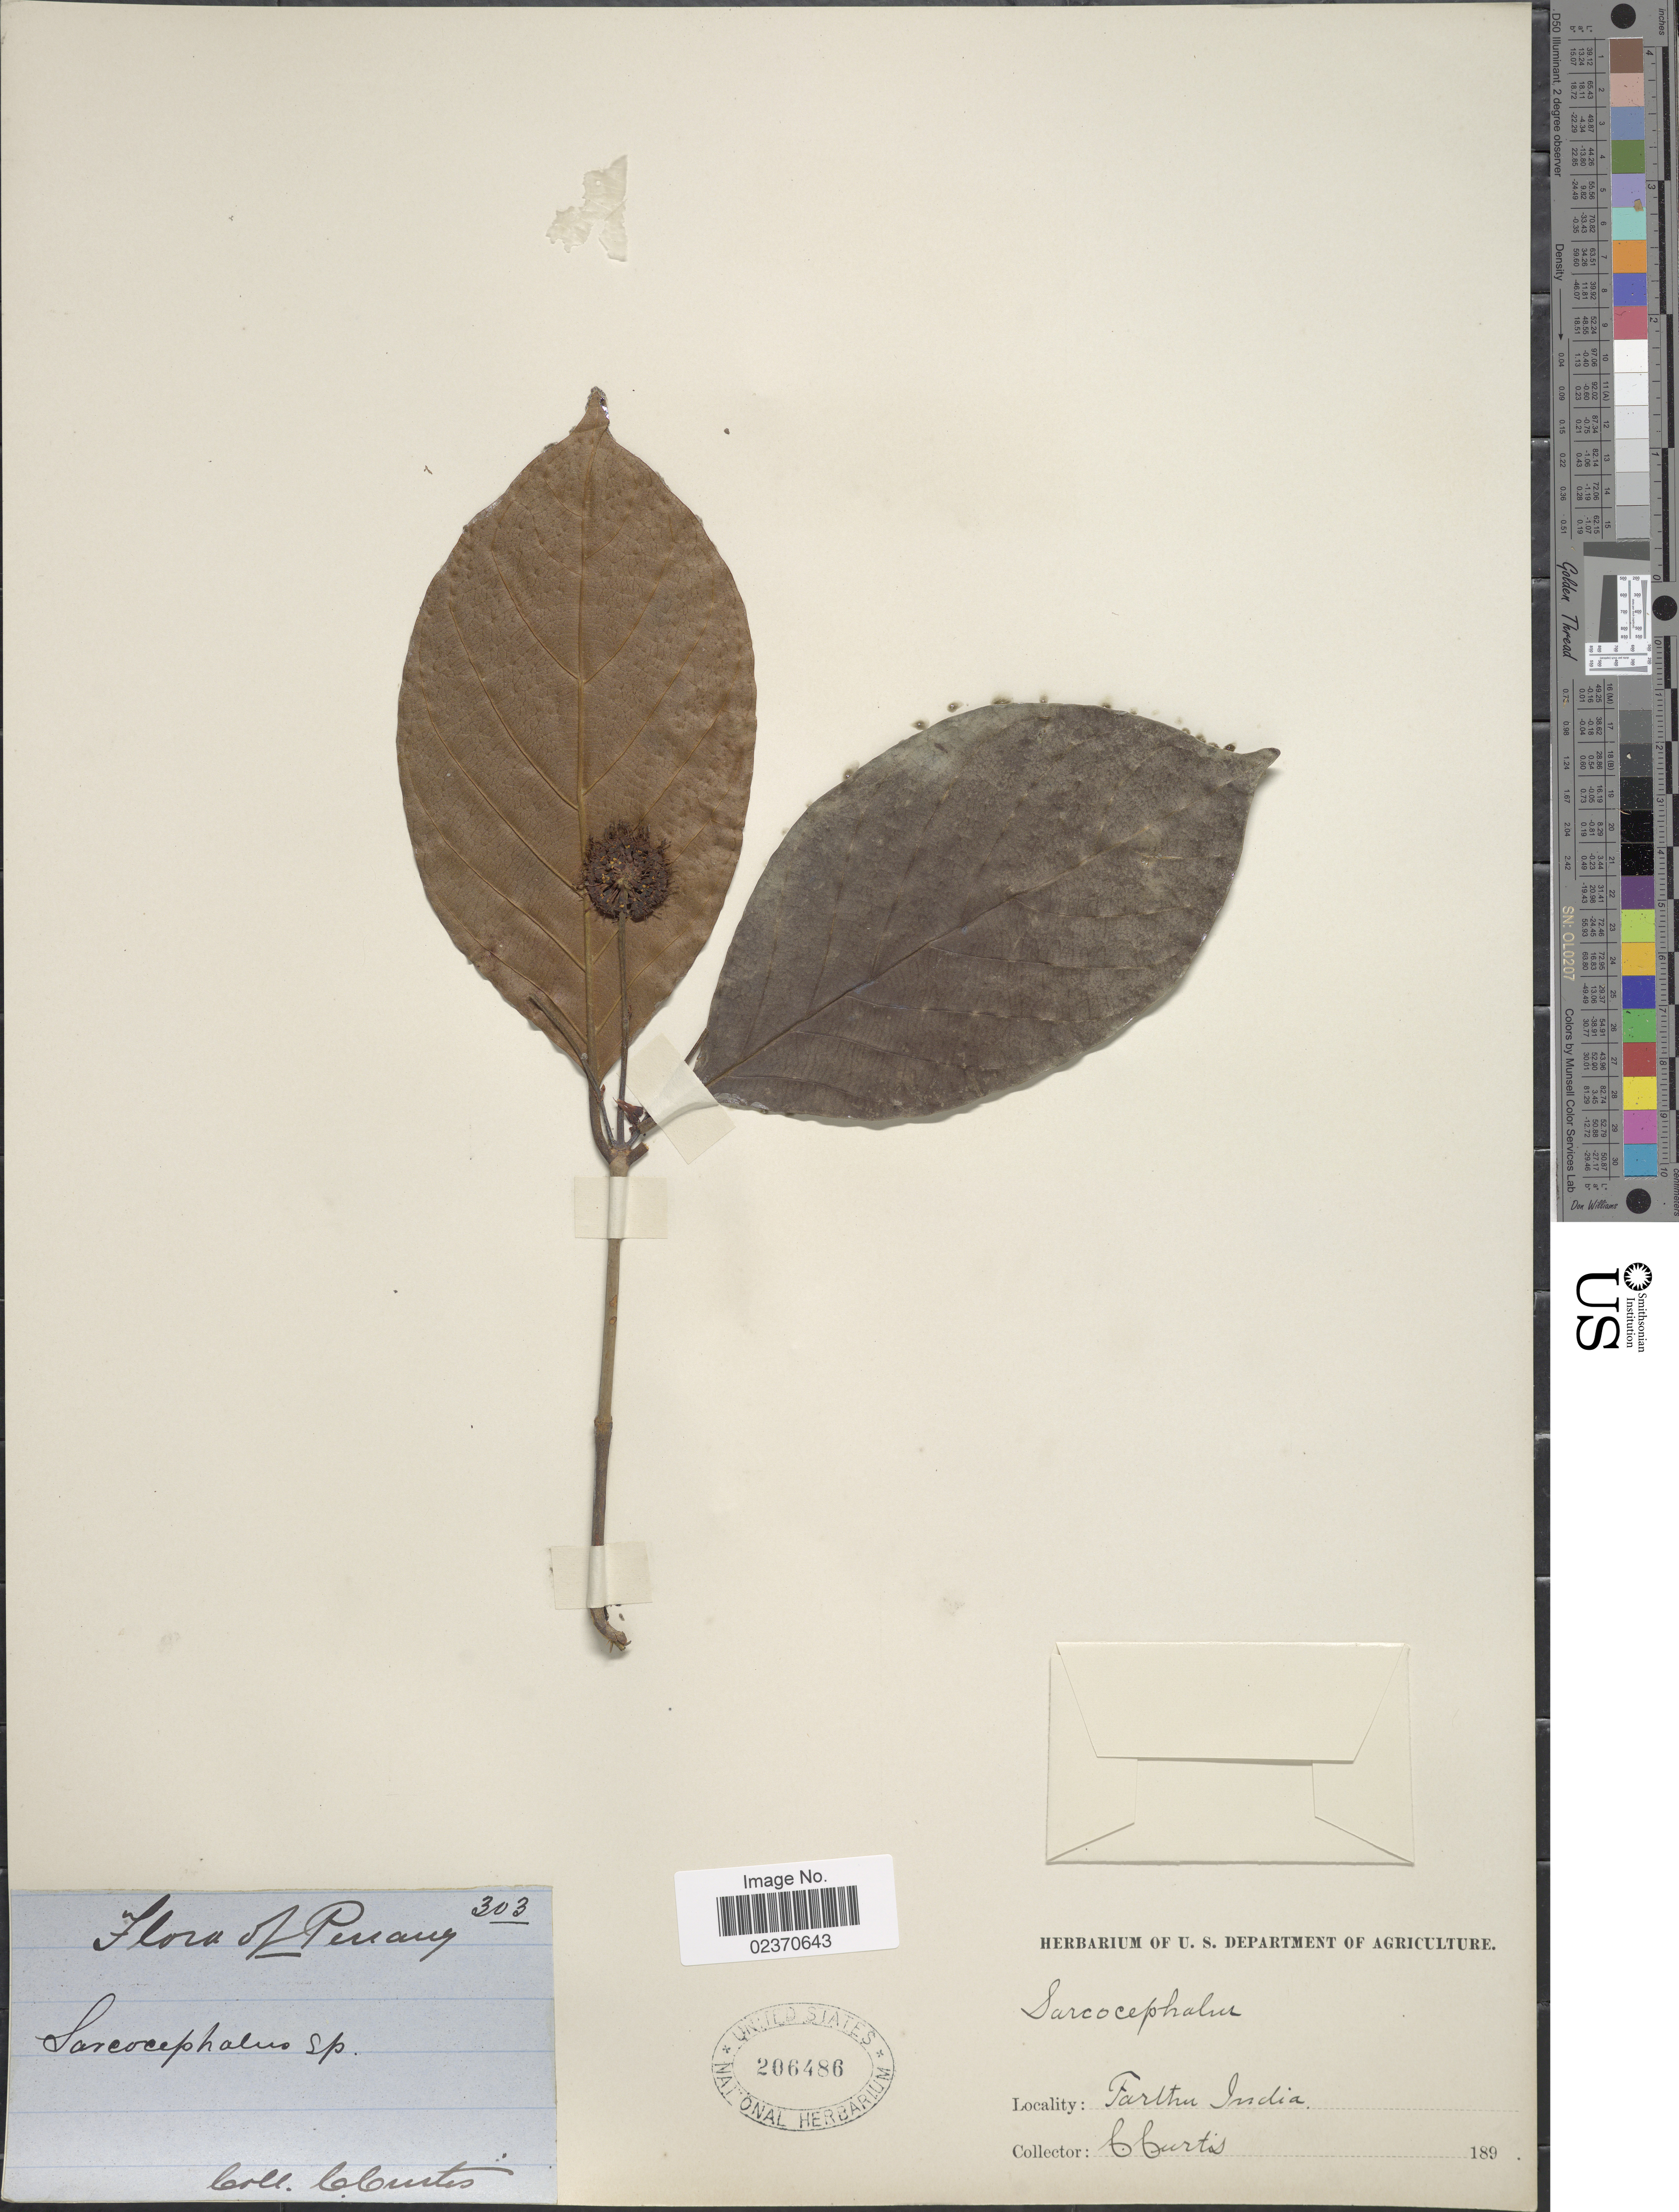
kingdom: Plantae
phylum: Tracheophyta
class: Magnoliopsida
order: Gentianales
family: Rubiaceae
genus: Nauclea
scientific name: Nauclea sp.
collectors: C. Curtis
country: Malaysia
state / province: Pinang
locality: Penang, Farther India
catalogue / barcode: US 206486